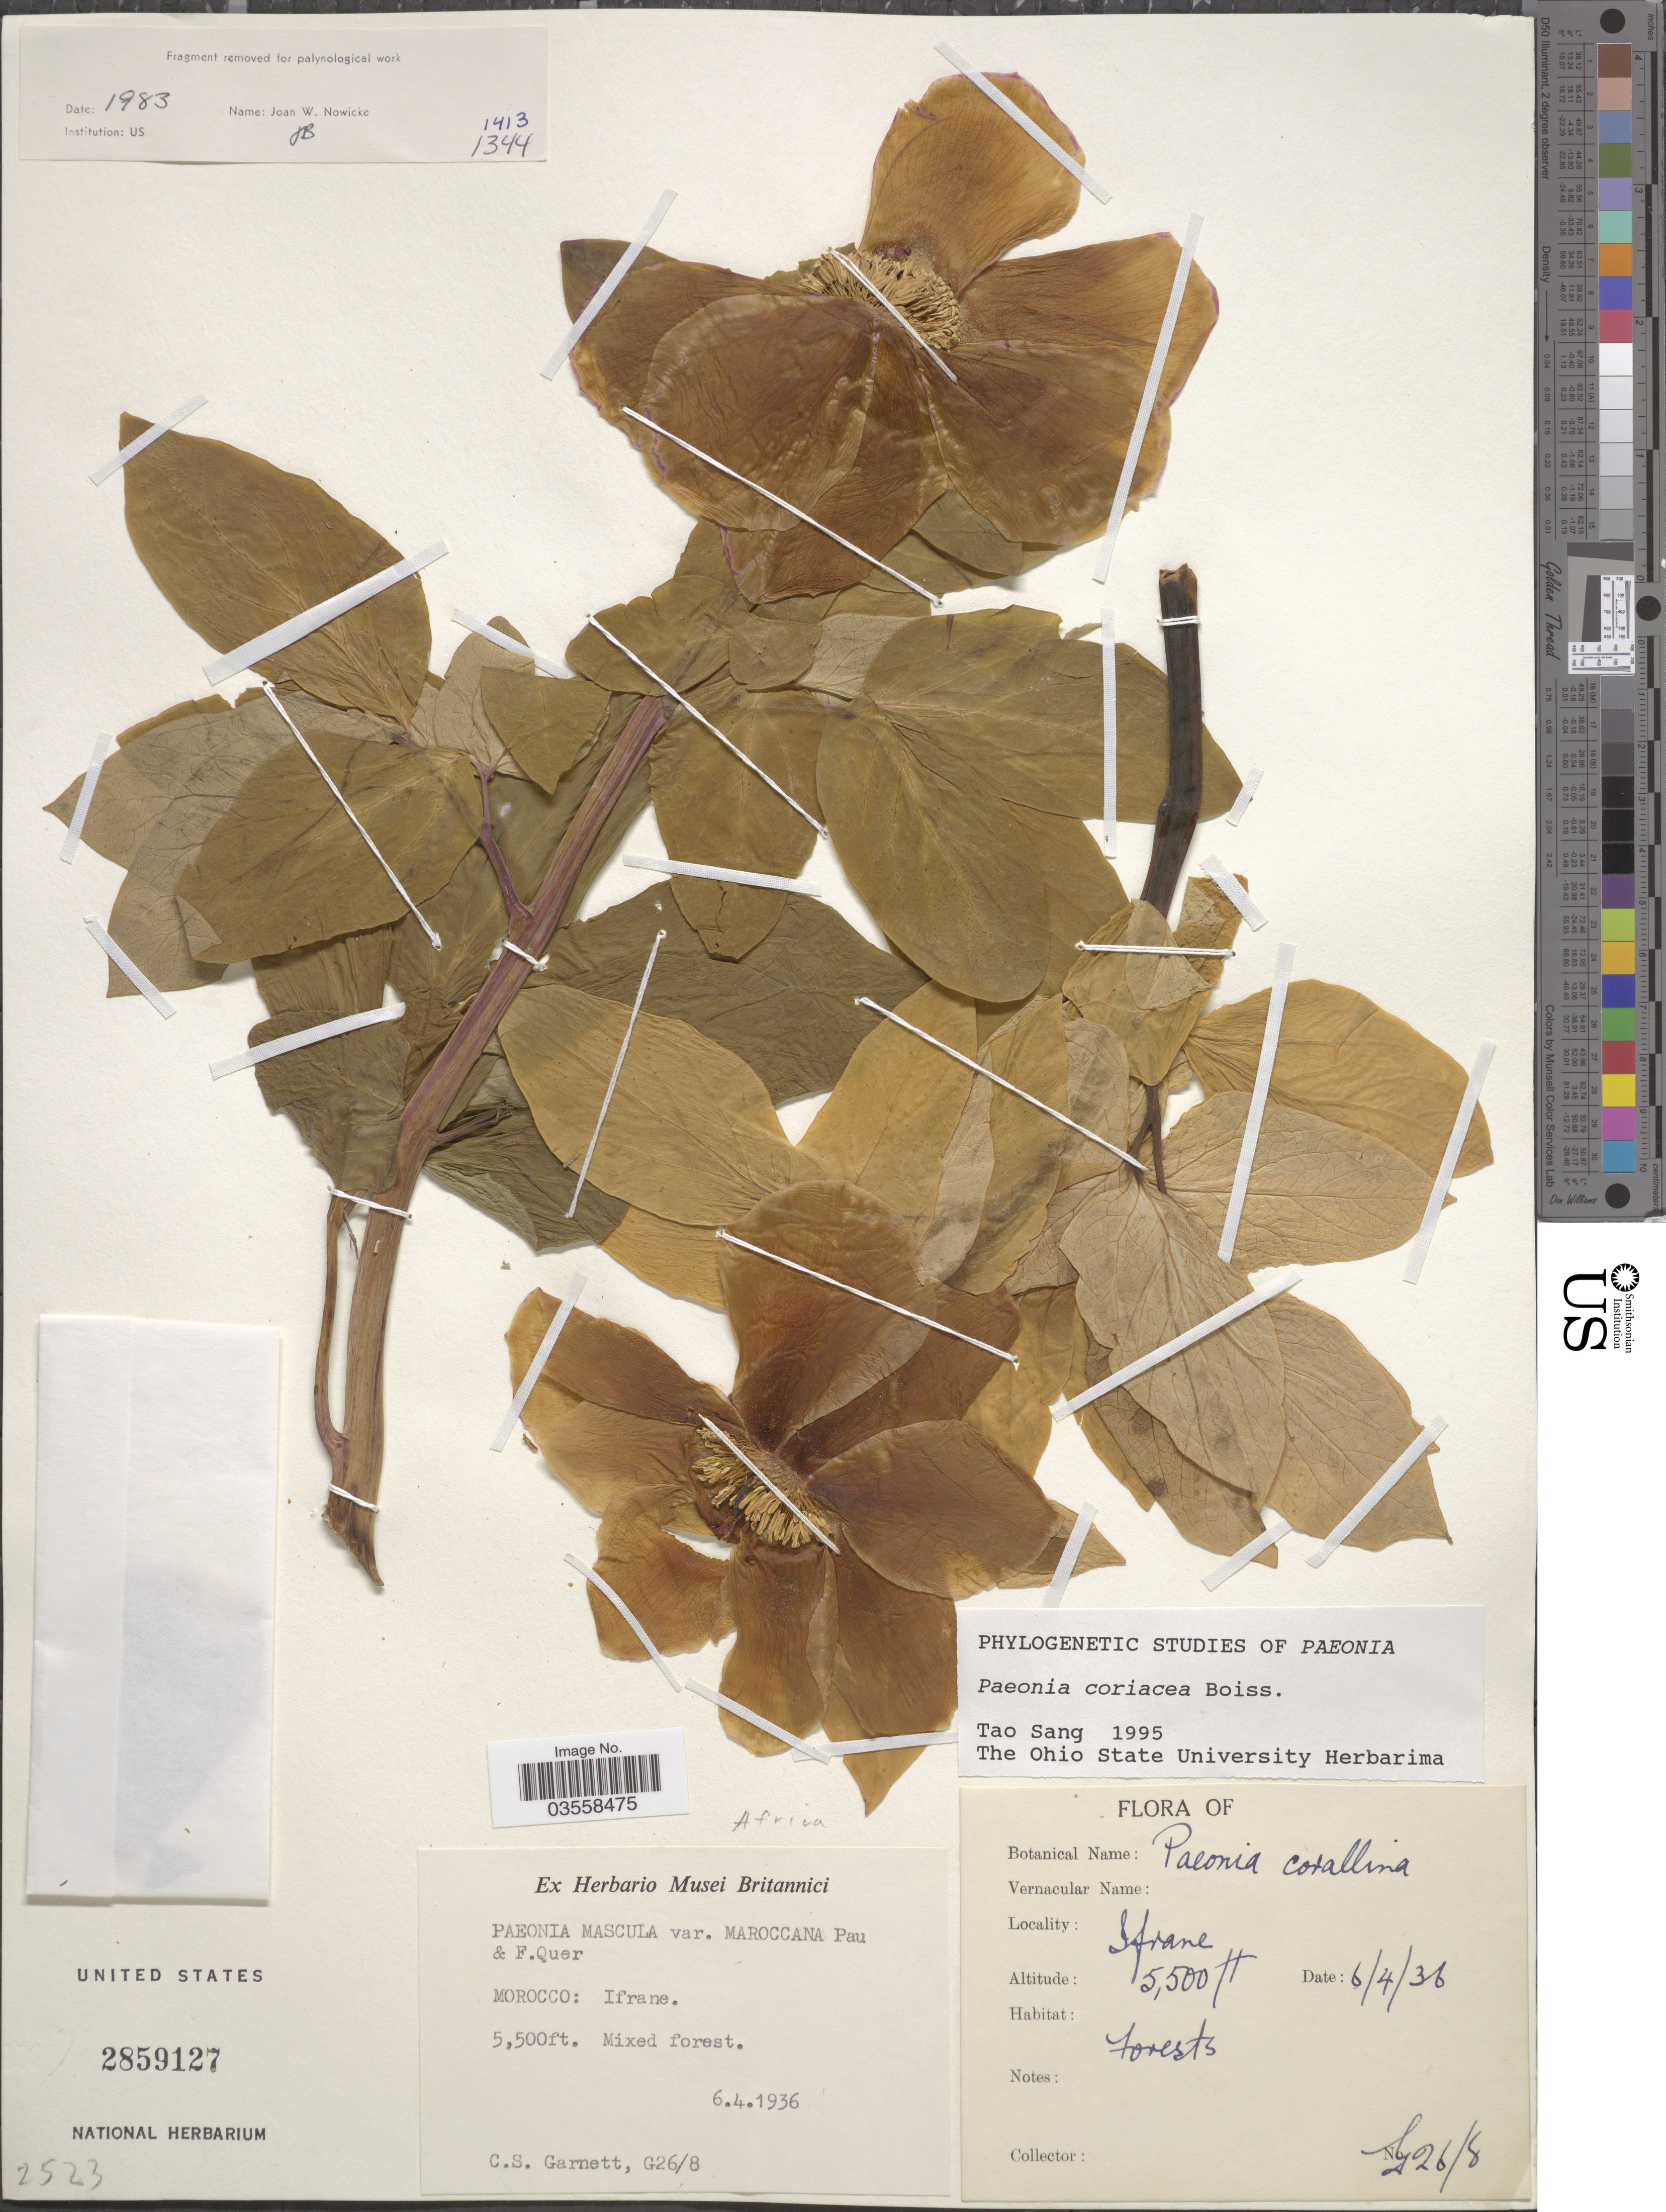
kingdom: Plantae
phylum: Tracheophyta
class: Magnoliopsida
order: Saxifragales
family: Paeoniaceae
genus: Paeonia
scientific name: Paeonia coriacea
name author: Boiss.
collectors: C. Garnett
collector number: G26/8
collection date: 1936-04-06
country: Morocco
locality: Ifrane.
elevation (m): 1676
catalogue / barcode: US 2859127